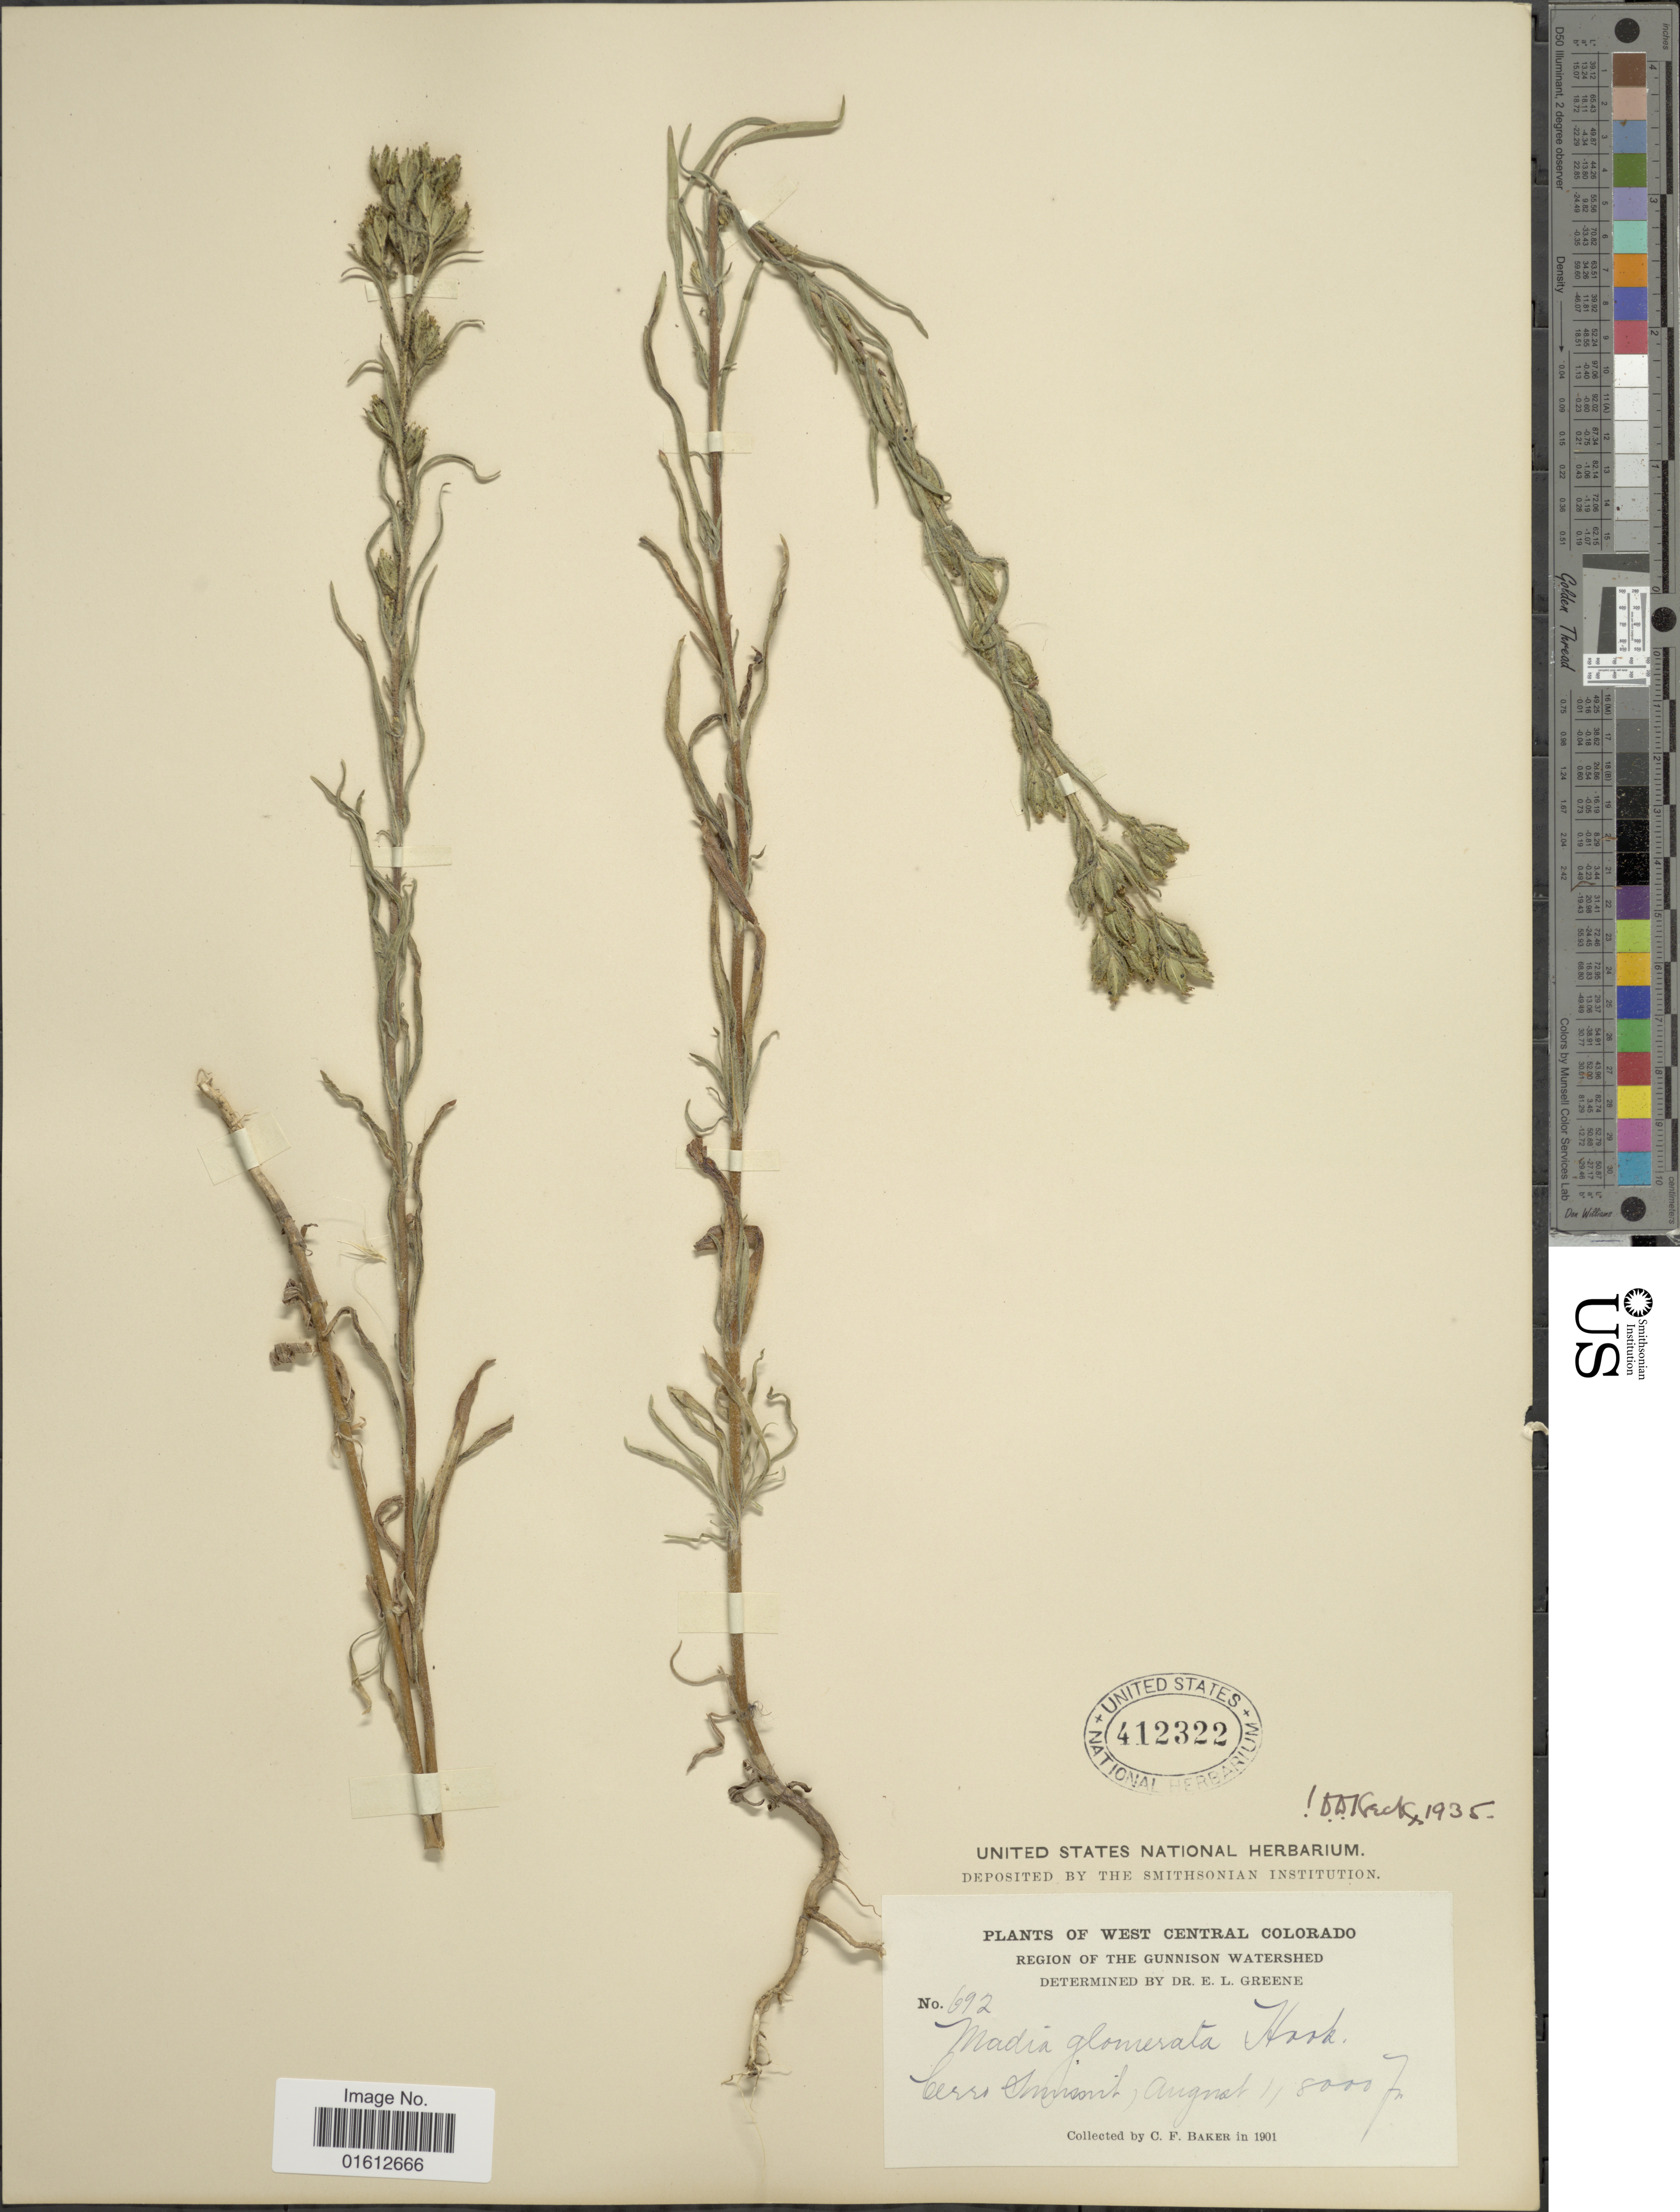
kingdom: Plantae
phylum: Tracheophyta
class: Magnoliopsida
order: Asterales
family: Asteraceae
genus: Madia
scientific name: Madia glomerata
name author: Hook.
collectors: C. F. Baker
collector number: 692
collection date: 1901-08-01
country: United States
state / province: Colorado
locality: West Central Colorado. Region of the Gunnison Watershed. Cerro Summit.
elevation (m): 2438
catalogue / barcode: US 412322